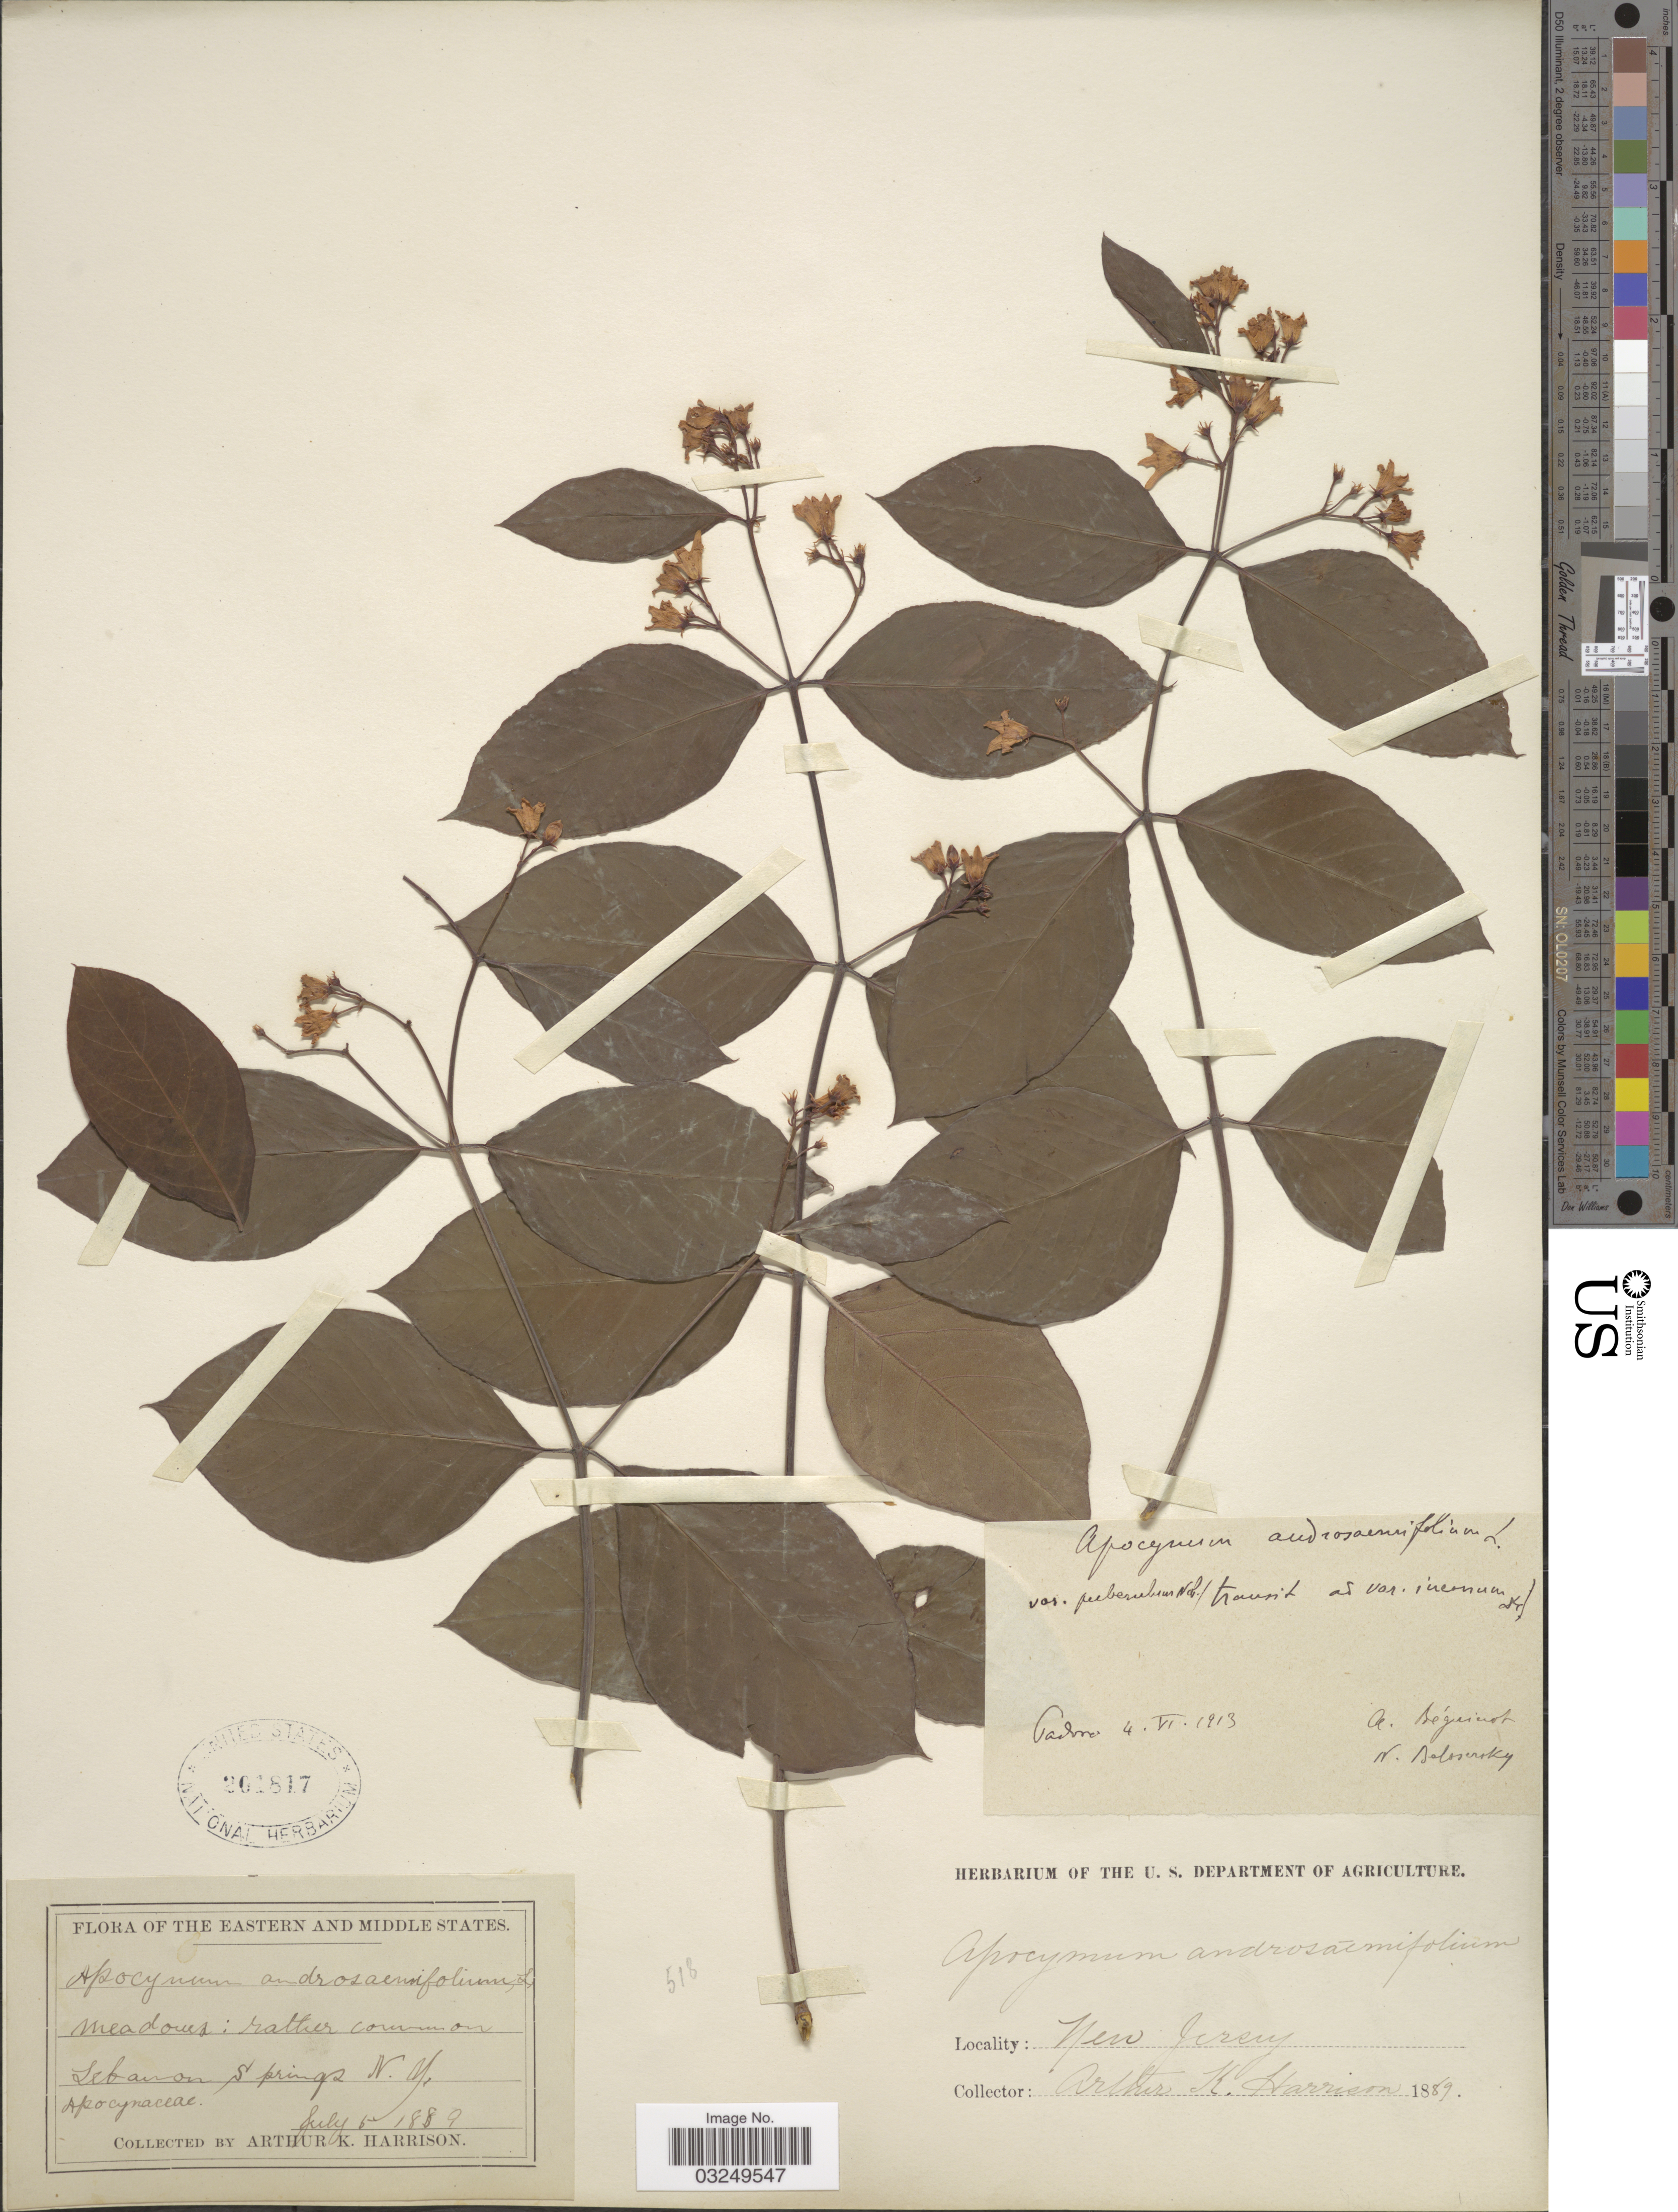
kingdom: Plantae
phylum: Tracheophyta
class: Magnoliopsida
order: Gentianales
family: Apocynaceae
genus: Apocynum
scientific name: Apocynum androsaemifolium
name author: L.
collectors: A. K. Harrison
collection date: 1889-07-05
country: United States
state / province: New Jersey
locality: The Eastern and Middle States. Lebanon Springs N. J.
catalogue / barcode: US 201817